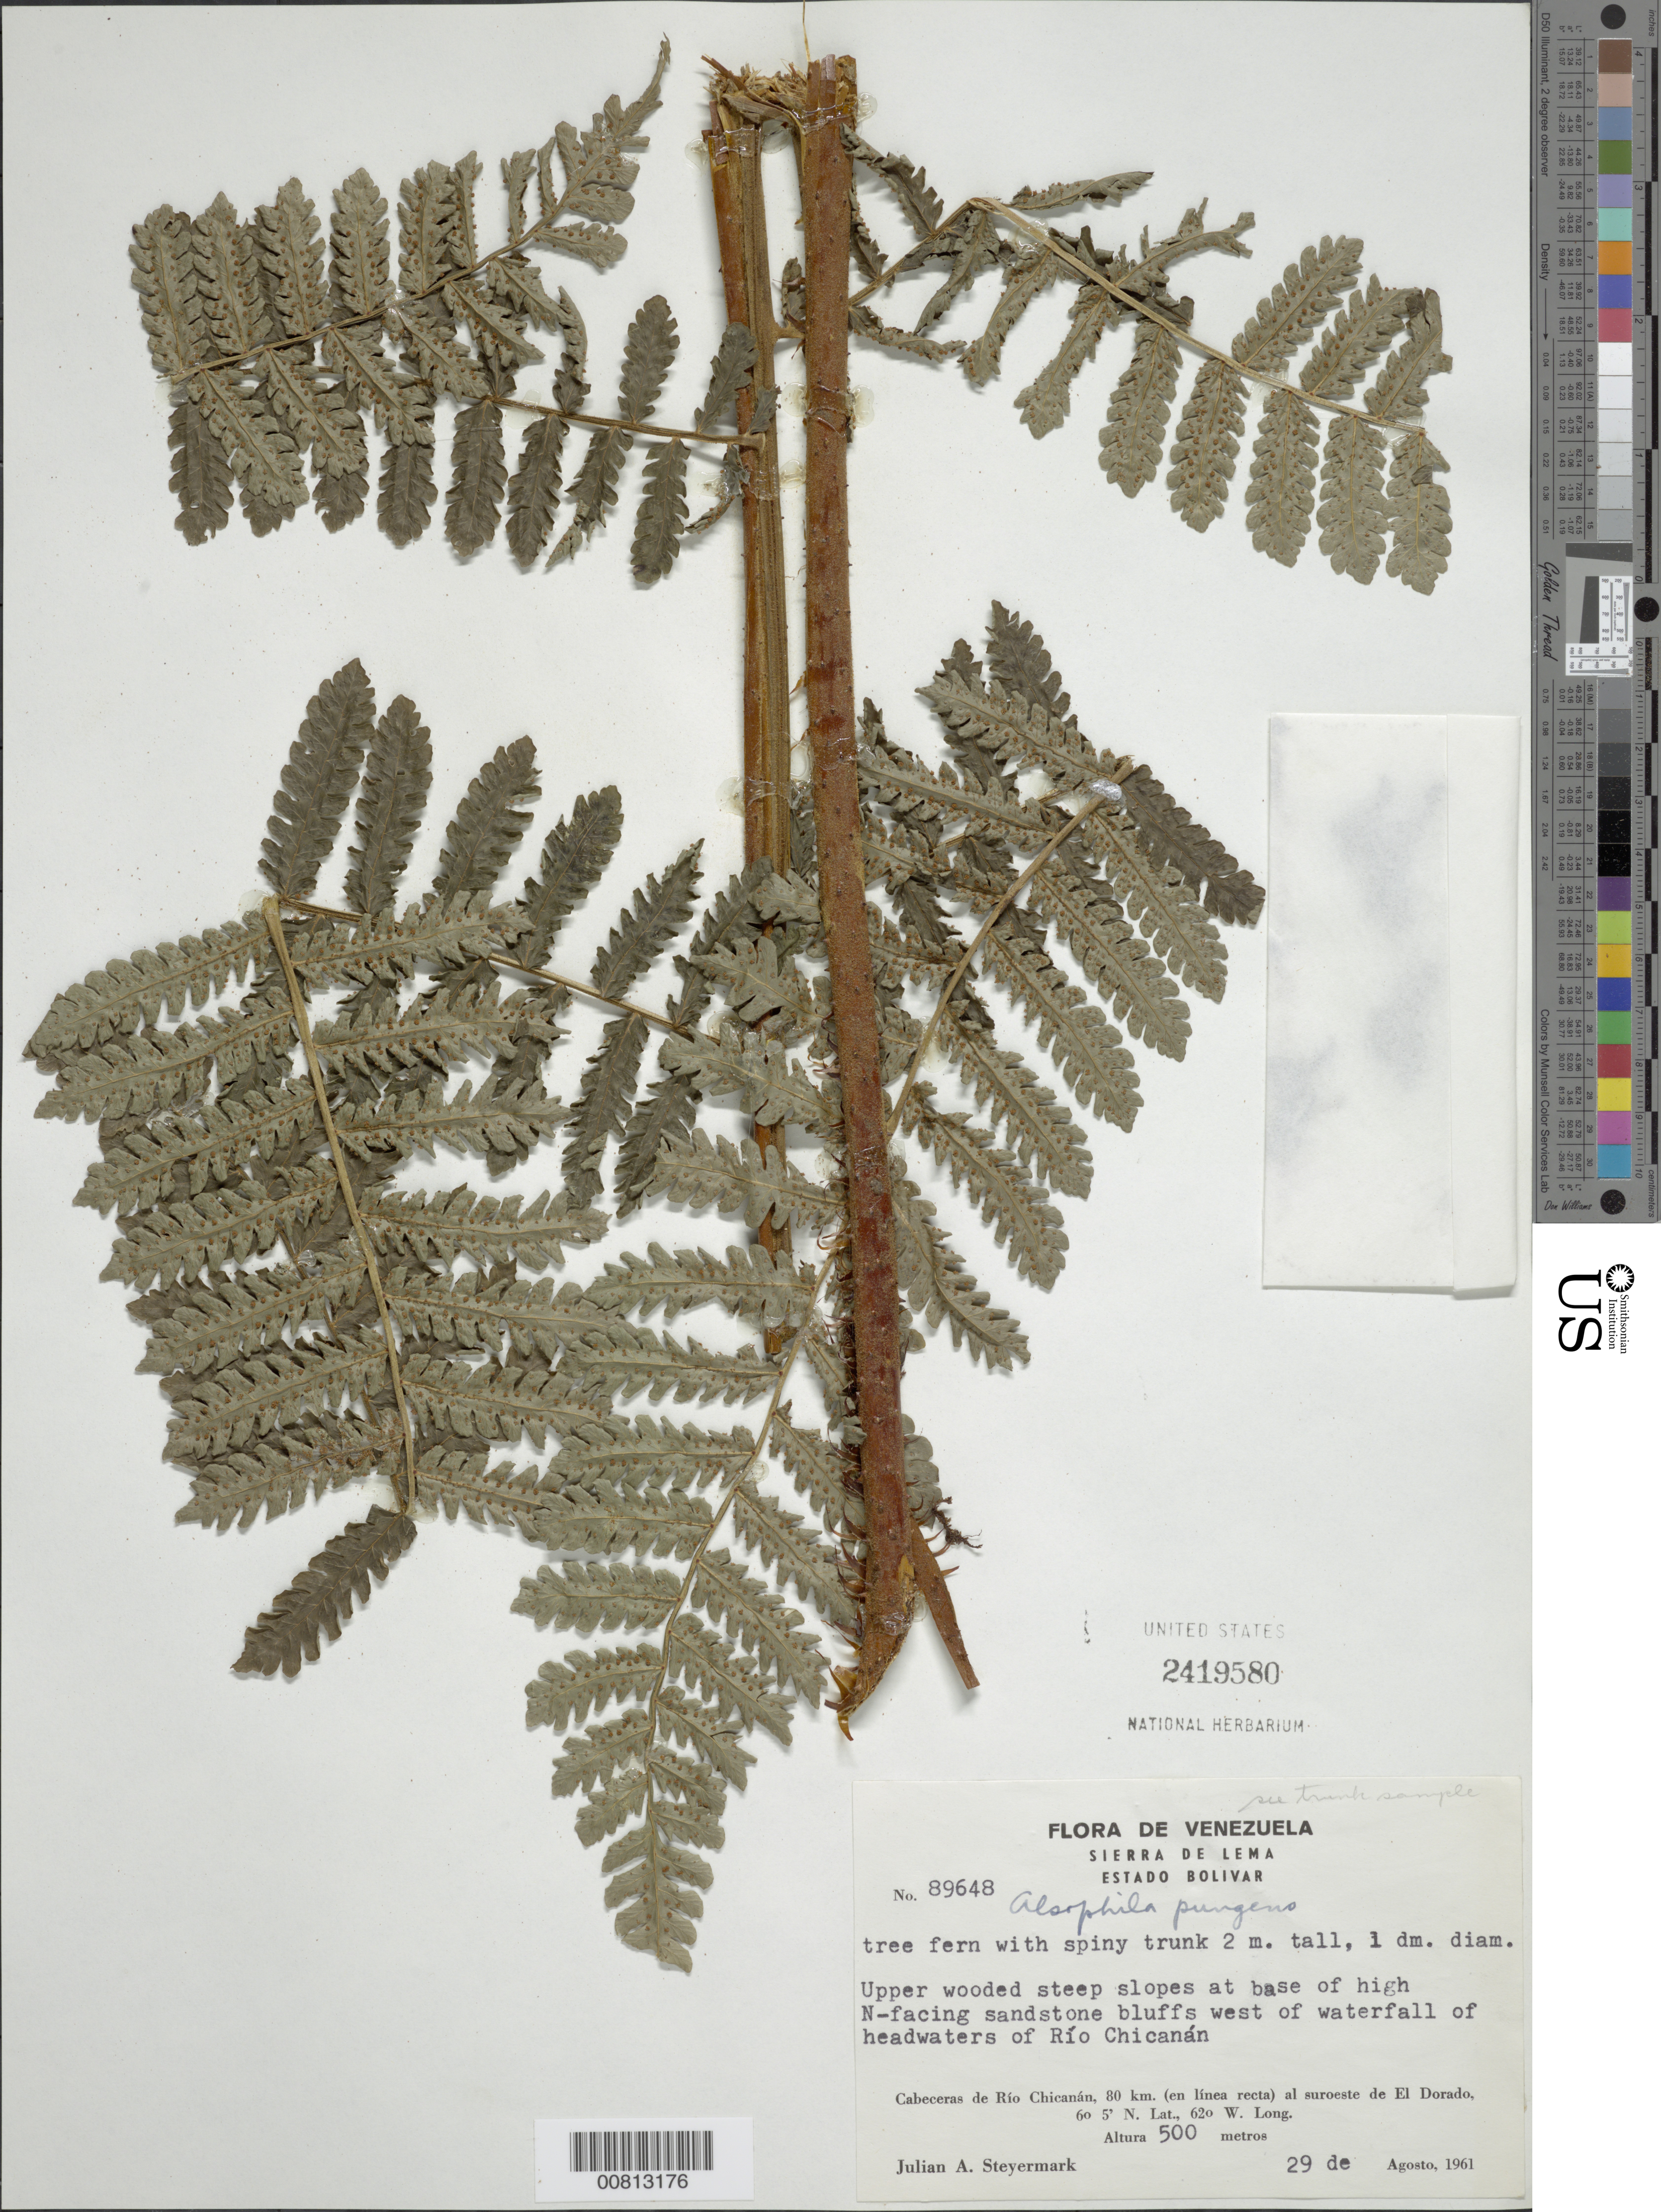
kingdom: Plantae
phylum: Tracheophyta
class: Polypodiopsida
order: Cyatheales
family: Cyatheaceae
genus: Cyathea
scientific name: Cyathea pungens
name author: (Willd.) Domin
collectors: J. Steyermark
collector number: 89648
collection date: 1961-08-29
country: Venezuela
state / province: Bolivar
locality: Sierra de Lema, Upper wooded steep slopes at base of high N-facing sandstone bluffs west of waterfall of headwaters of Rio Chicanan, Cabeceras de Rio Chicanan, 80 km. (en linea recta) al suroeste de El Dorado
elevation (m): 500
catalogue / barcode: US 2419580